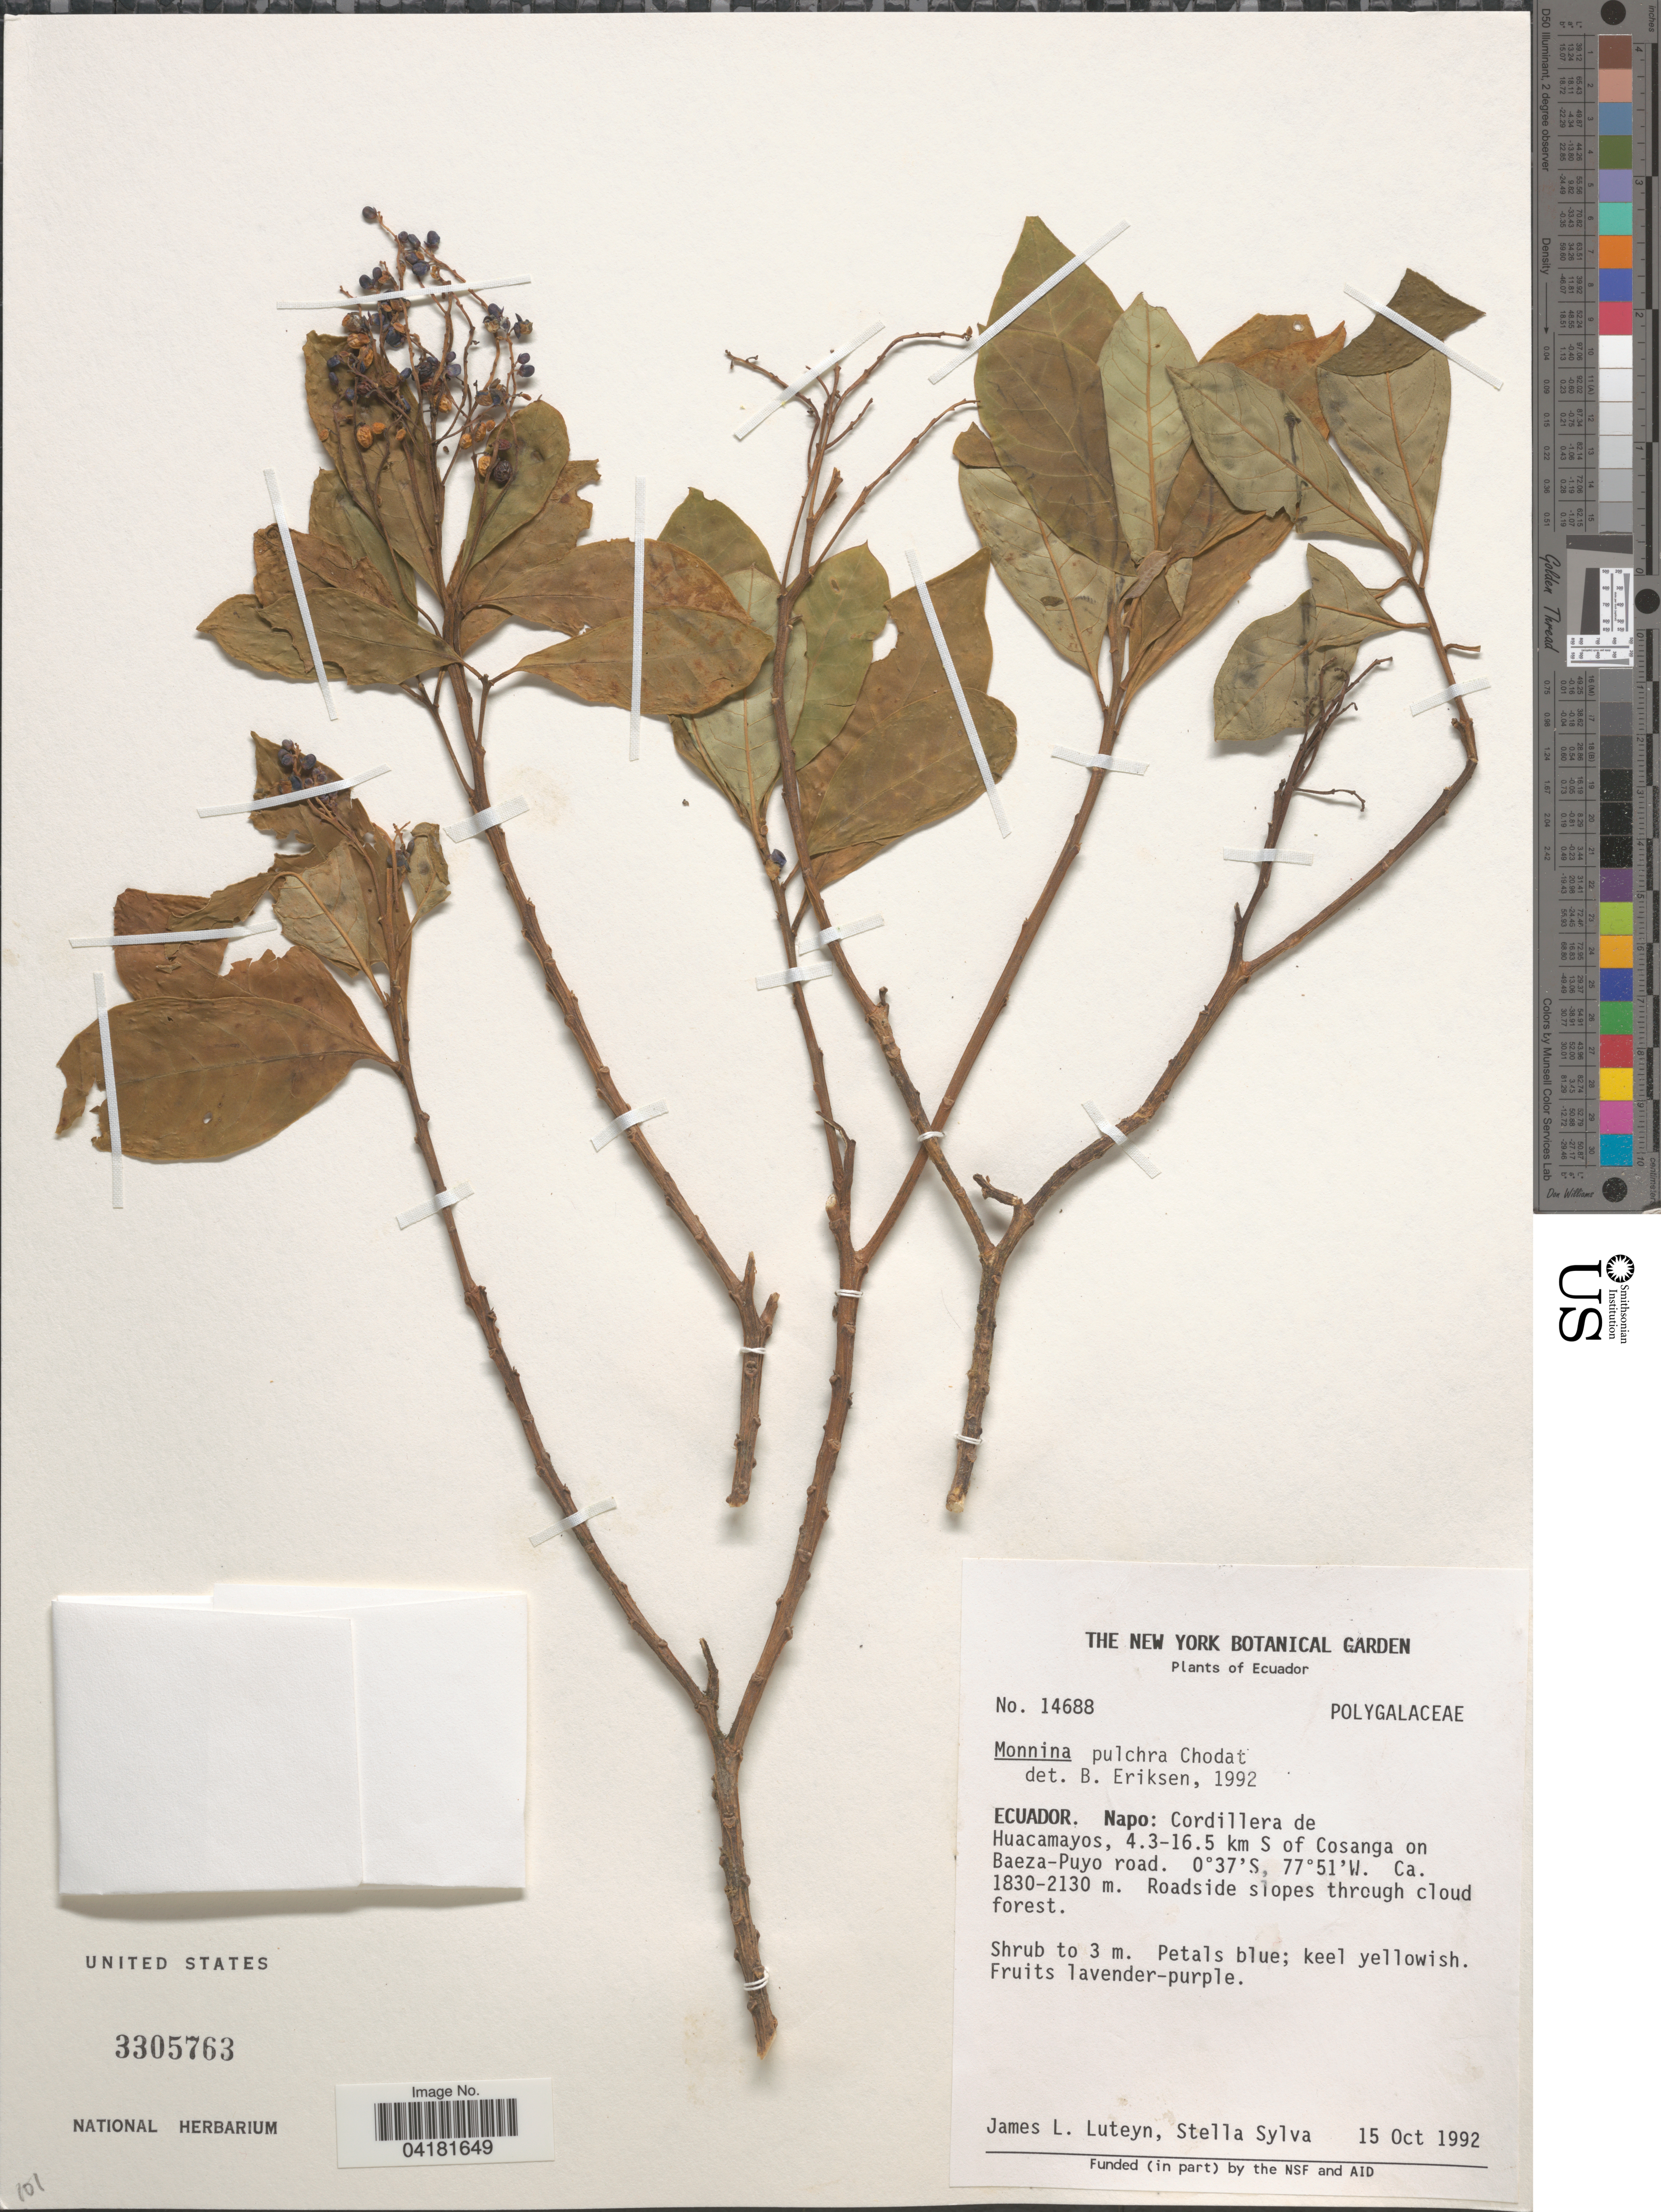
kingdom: Plantae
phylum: Tracheophyta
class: Magnoliopsida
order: Fabales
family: Polygalaceae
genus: Monnina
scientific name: Monnina pulchra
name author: Chodat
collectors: J. Luteyn & S. Sylva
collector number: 14688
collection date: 1992-10-15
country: Ecuador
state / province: Napo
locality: Cordillera de Huacamayos, 4.3-16.5 km S of Cosanga on Baeza-Puyo road.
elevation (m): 1830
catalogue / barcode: US 3305763